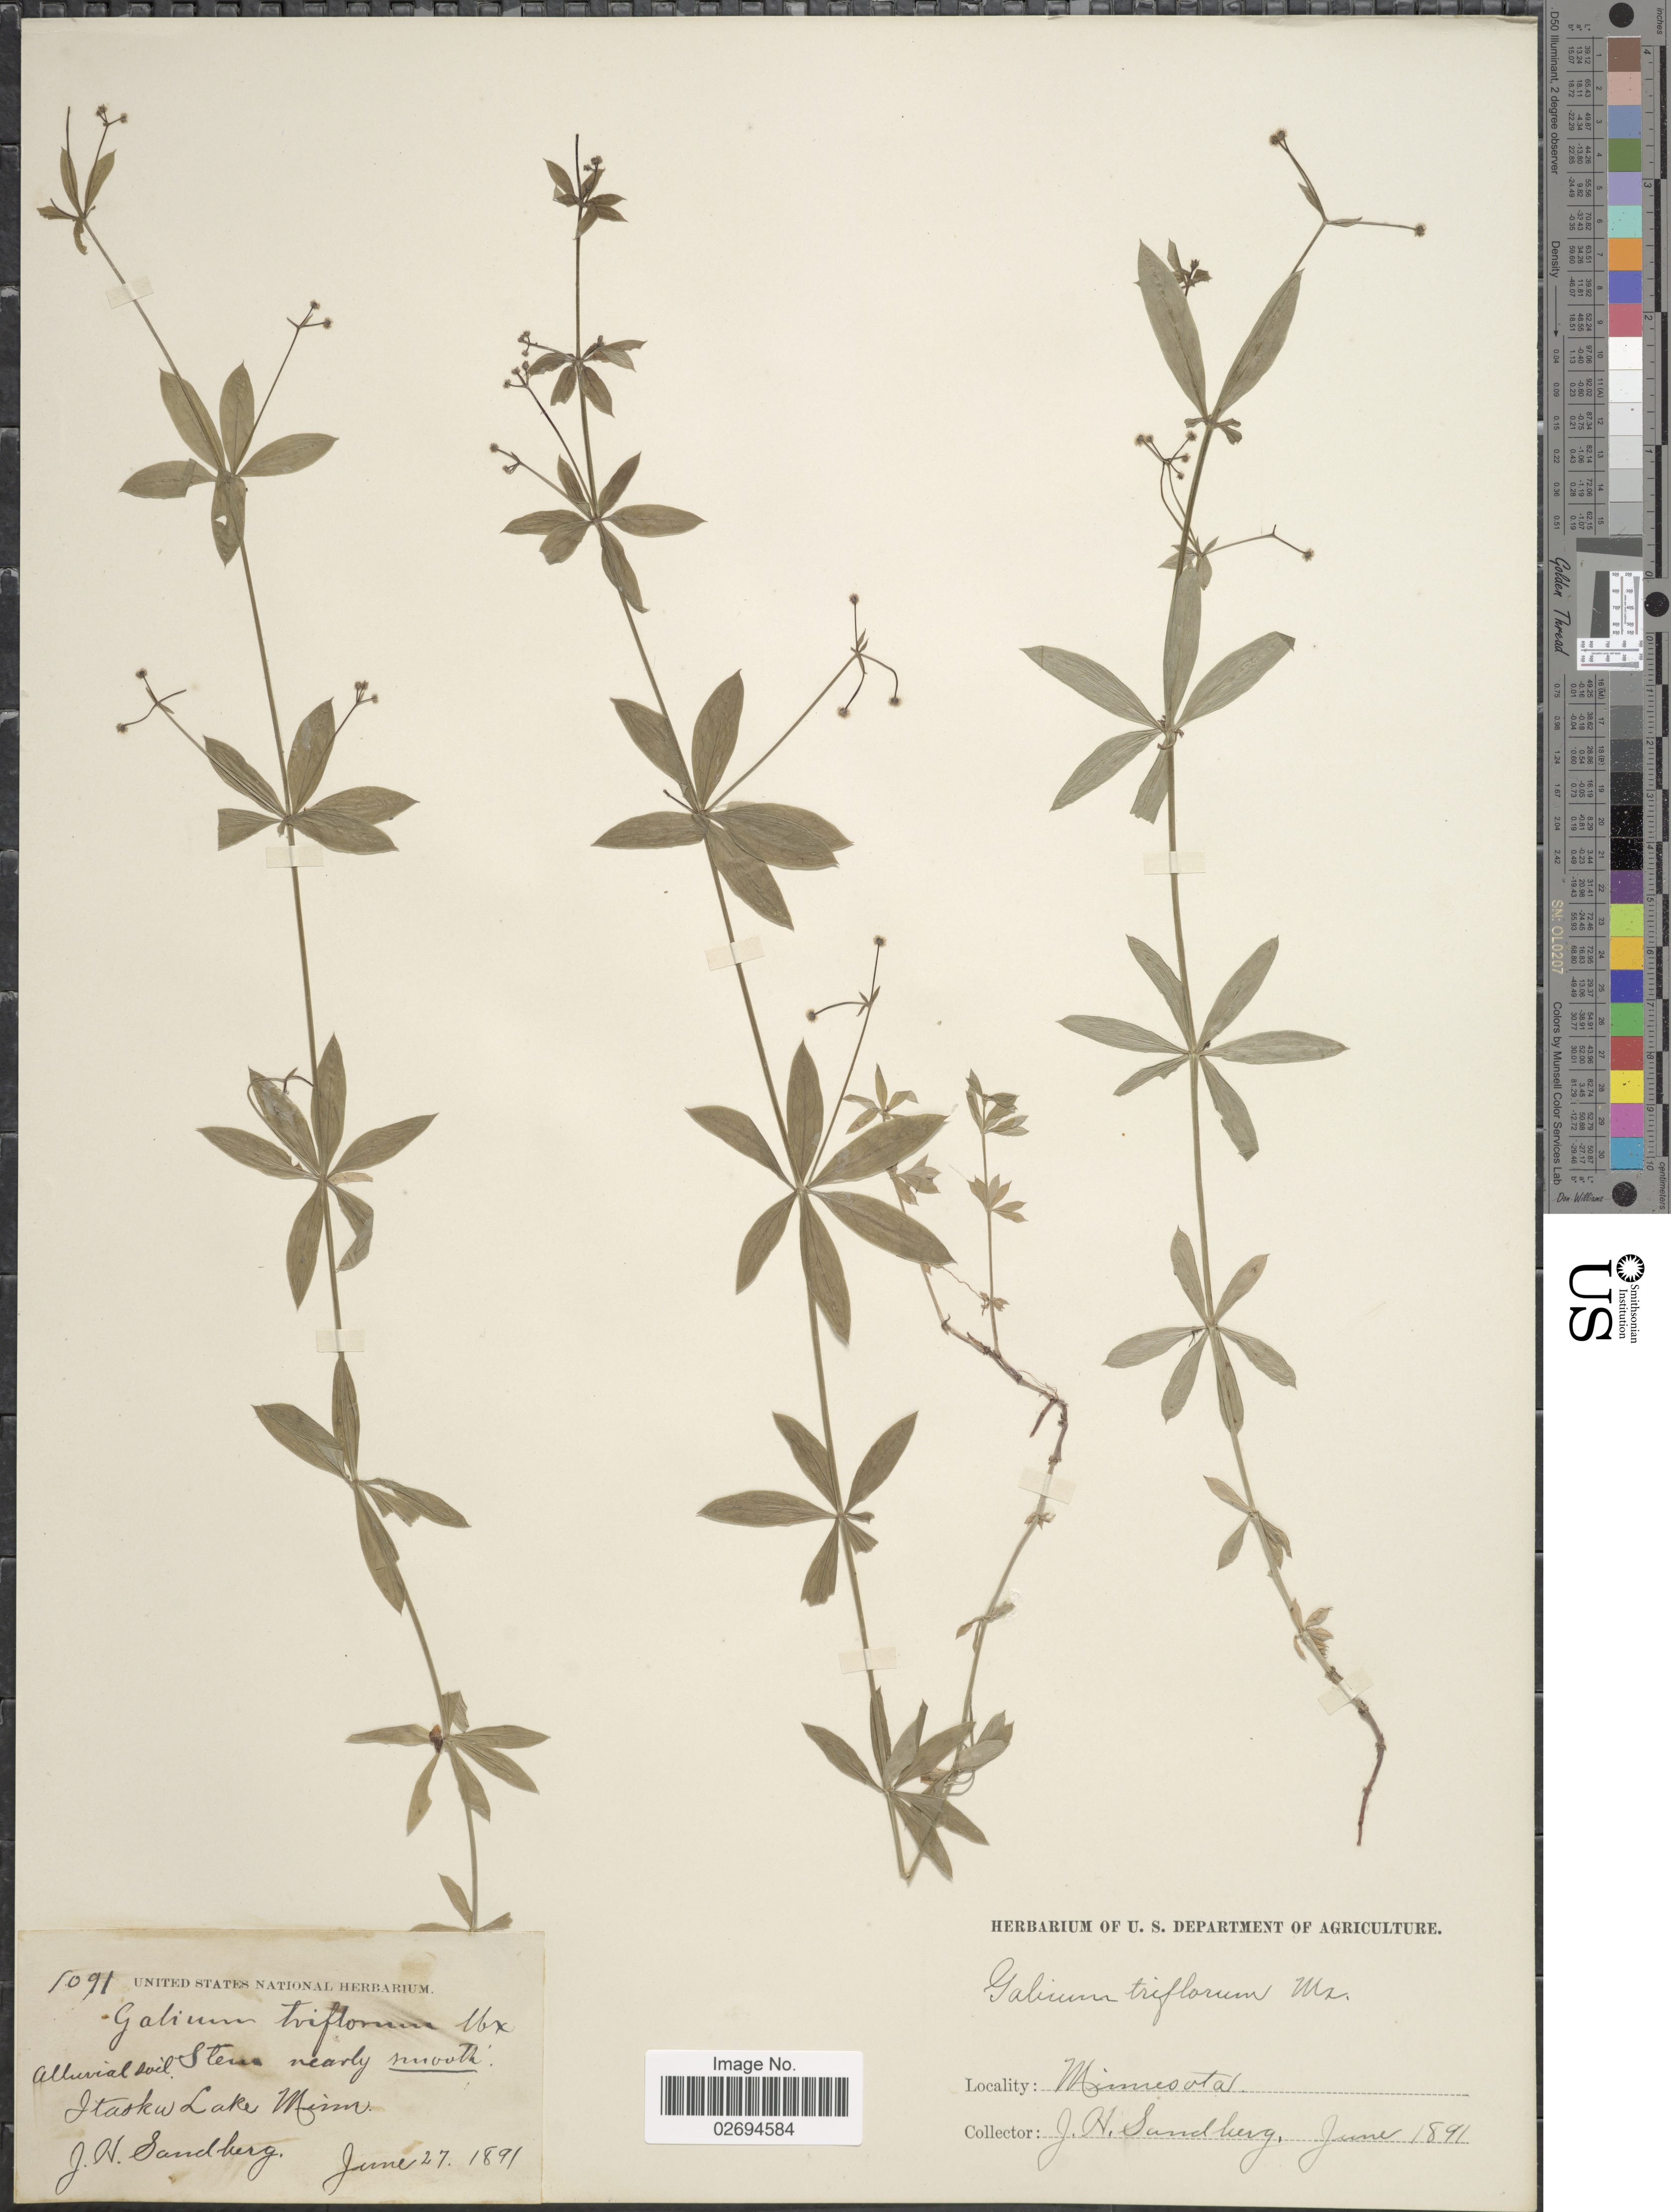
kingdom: Plantae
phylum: Tracheophyta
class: Magnoliopsida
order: Gentianales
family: Rubiaceae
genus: Galium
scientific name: Galium triflorum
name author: Michx.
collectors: J. H. Sandberg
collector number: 1091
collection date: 1891-06-27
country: United States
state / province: Minnesota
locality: Itaska Lake